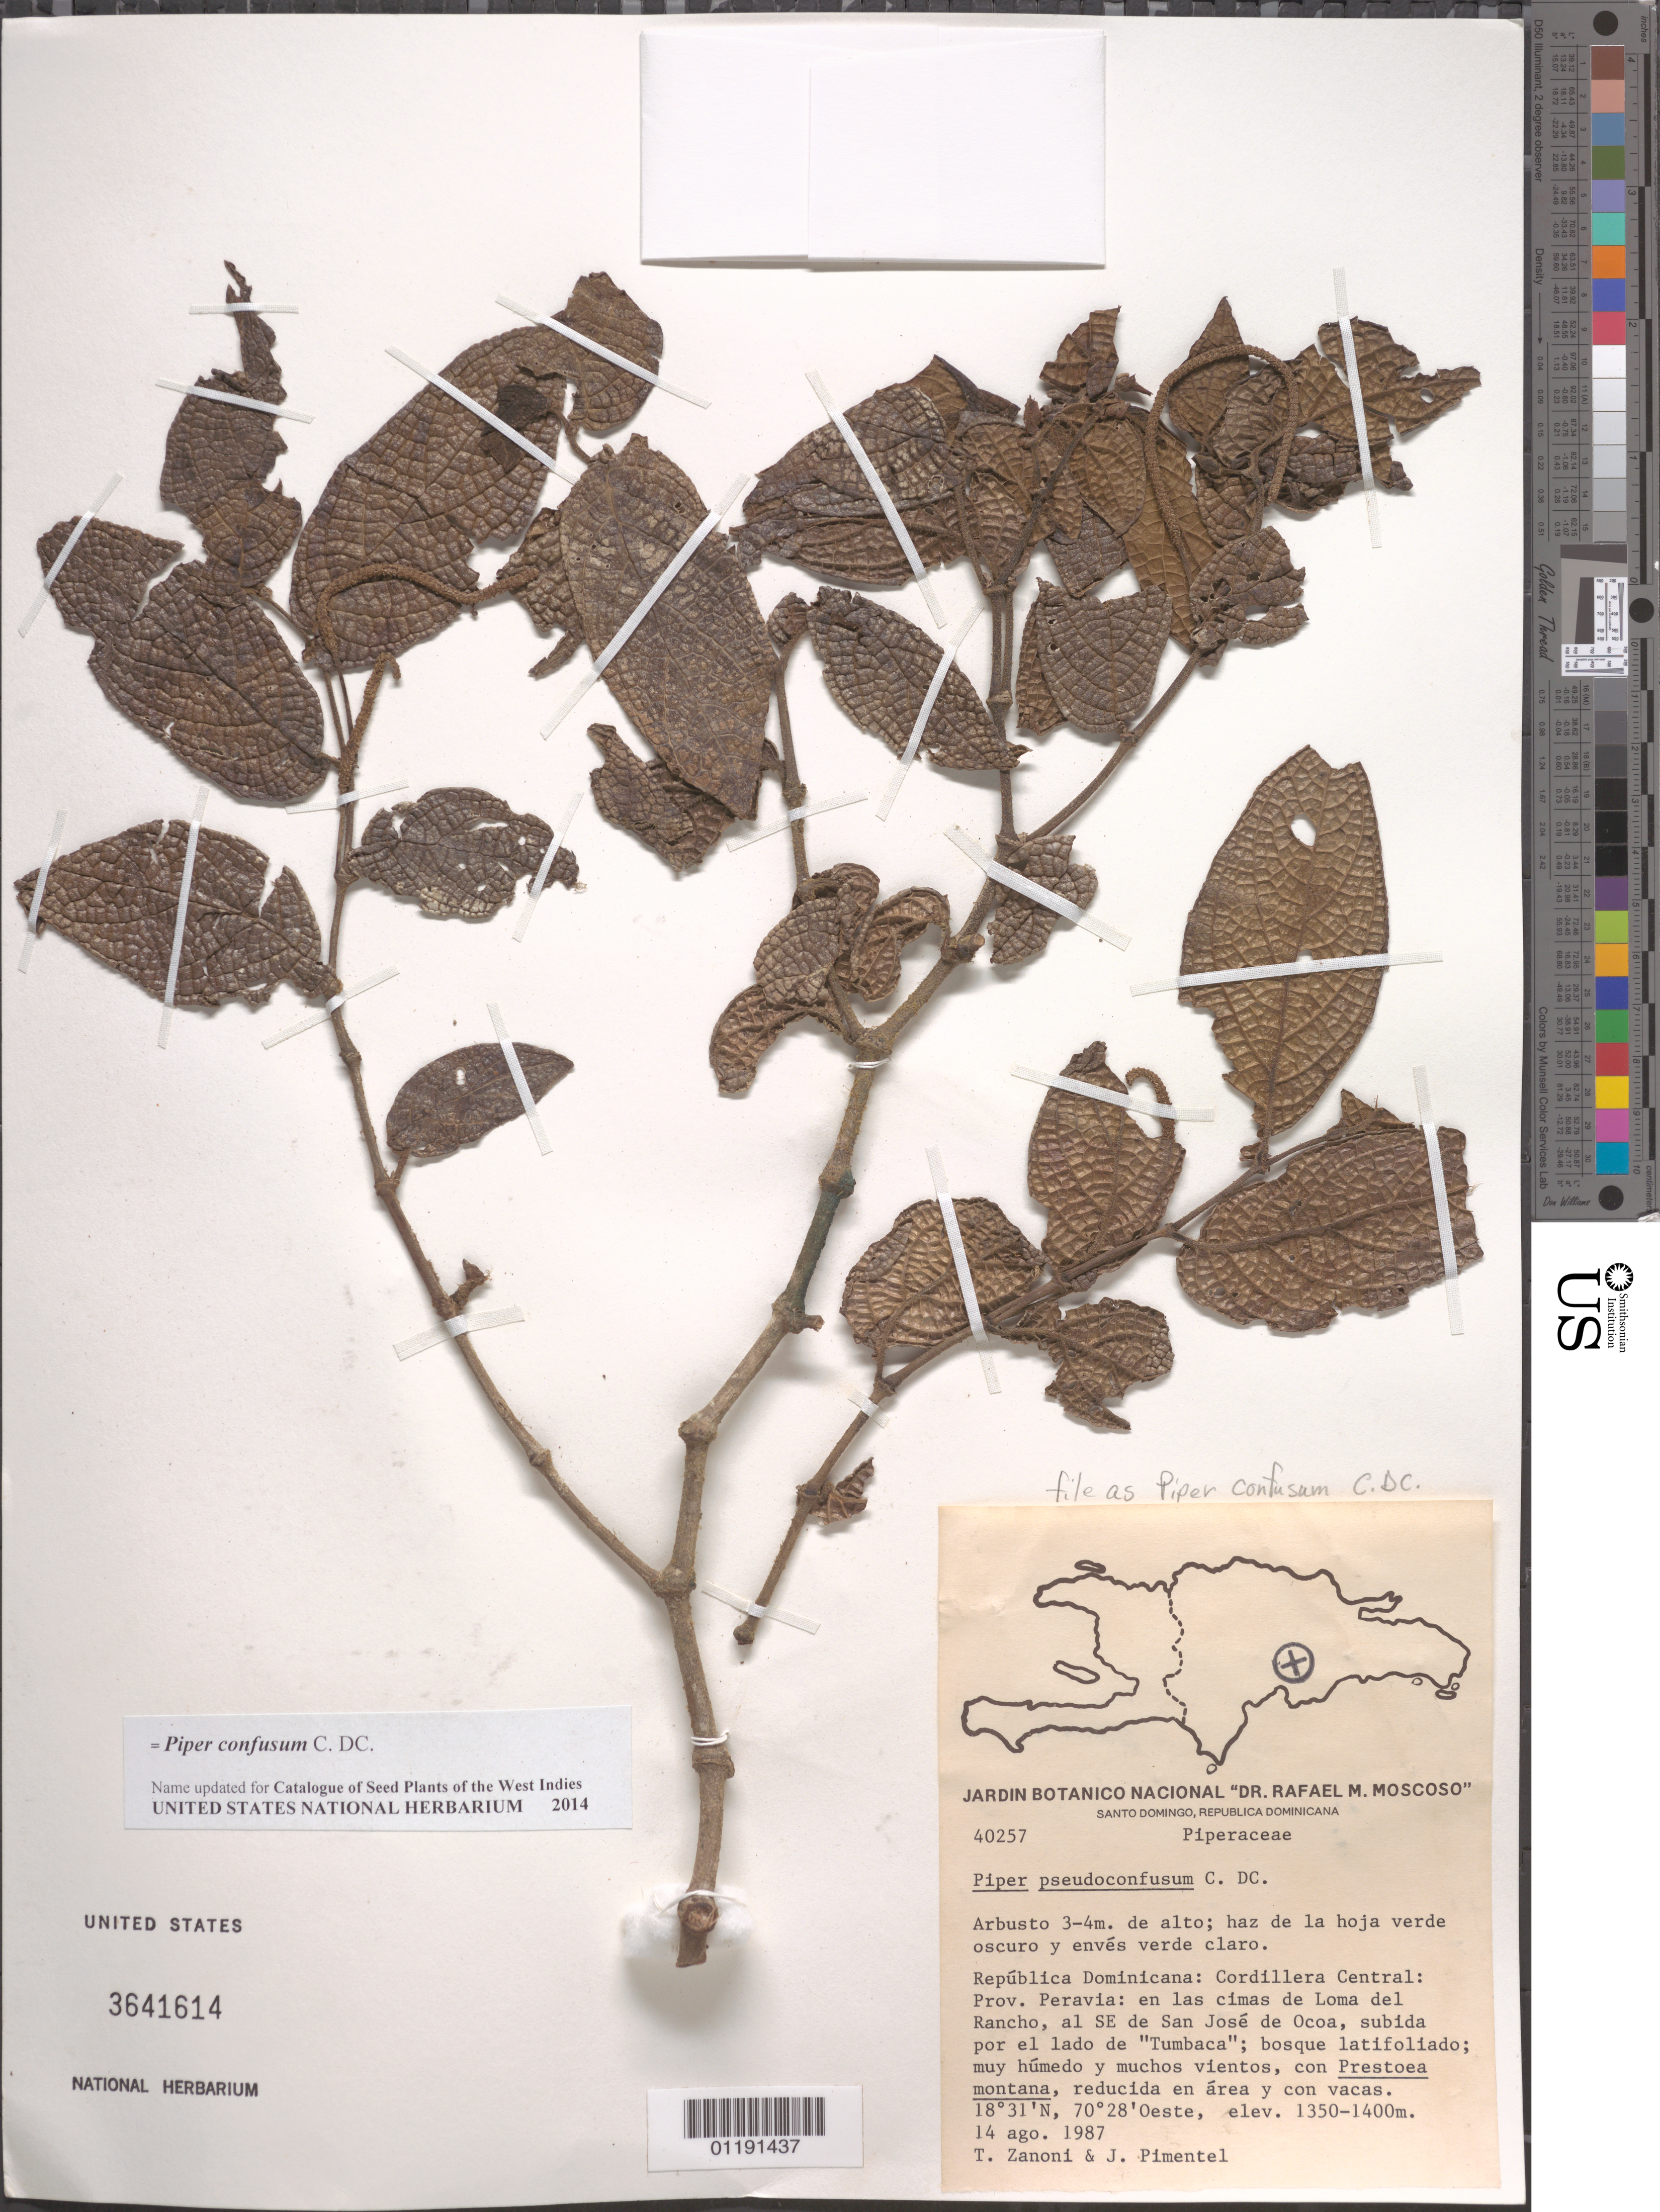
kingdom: Plantae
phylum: Tracheophyta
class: Magnoliopsida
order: Piperales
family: Piperaceae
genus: Piper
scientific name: Piper confusum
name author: C. DC.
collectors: T. A. Zanoni & J. Pimentel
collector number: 40257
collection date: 1987-08-14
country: Dominican Republic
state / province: Peravia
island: Hispaniola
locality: Cordillera Central: on the peaks of Loma del Rancho, SE of San José de Ocoa, climbing up the side of "Tumbaca."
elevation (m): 1350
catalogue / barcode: US 3641614